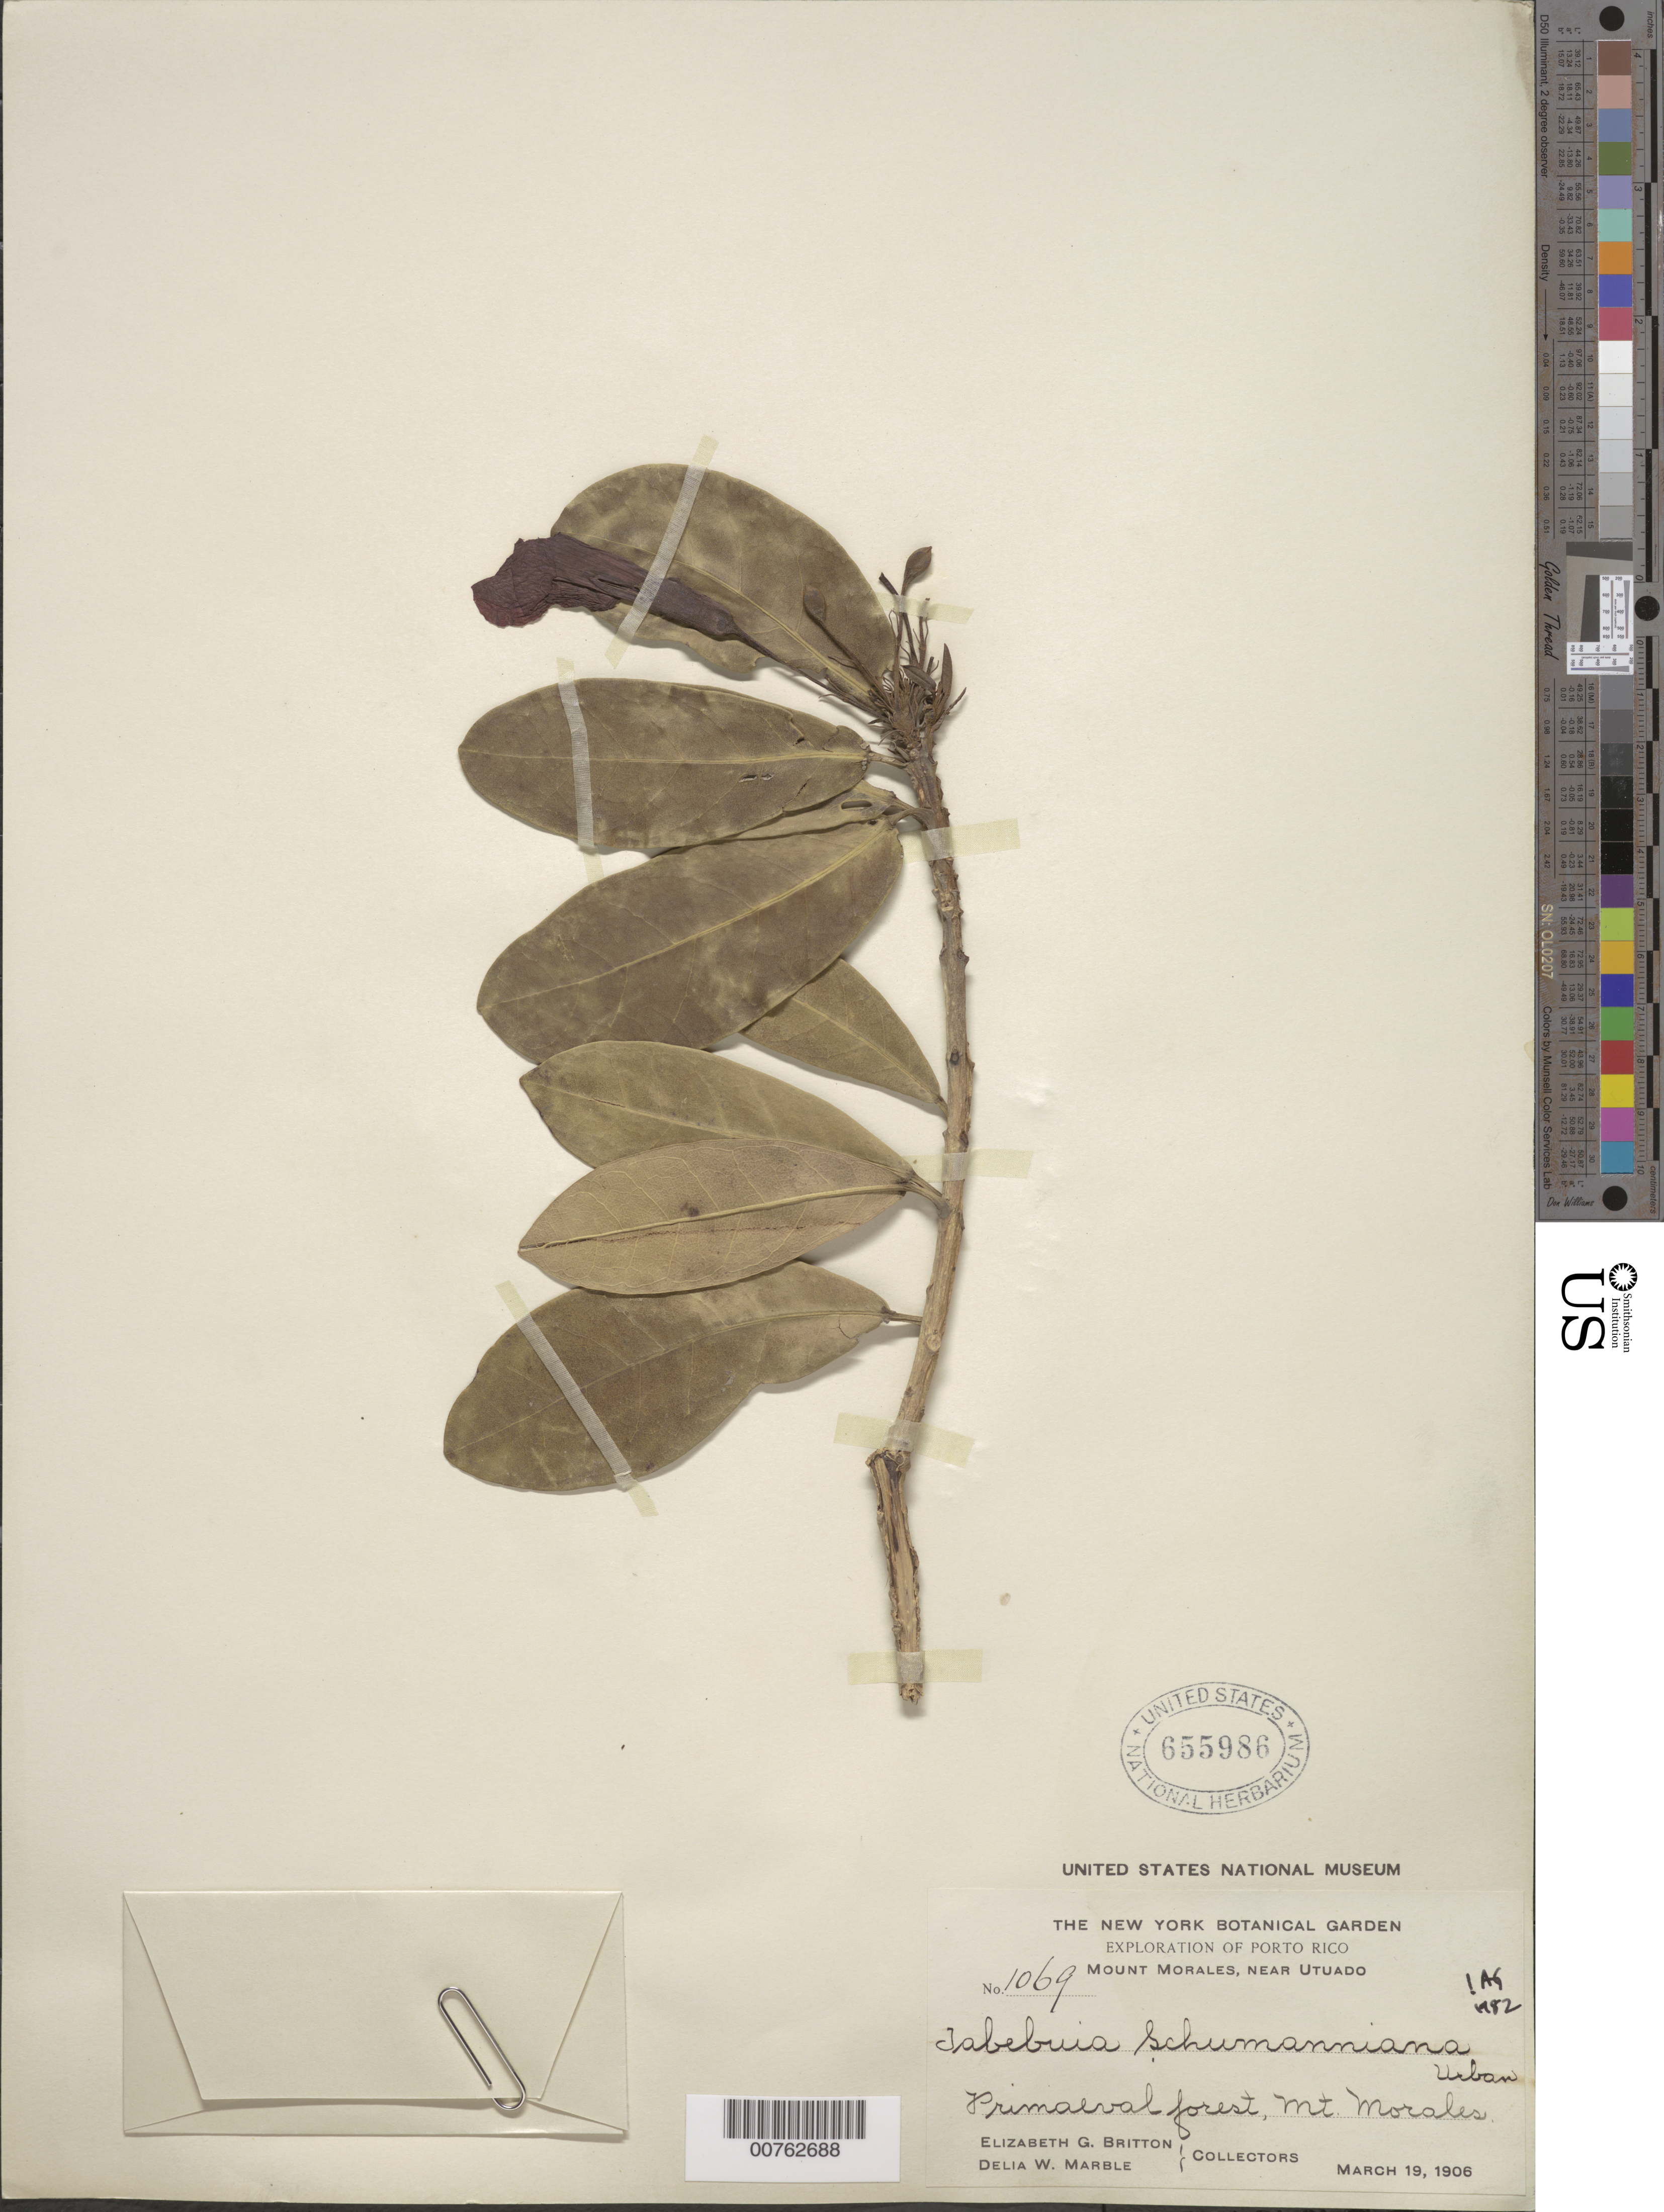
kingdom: Plantae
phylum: Tracheophyta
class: Magnoliopsida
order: Lamiales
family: Bignoniaceae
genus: Tabebuia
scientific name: Tabebuia schumanniana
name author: Urb.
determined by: Gentry, A. H.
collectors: E. G. Britton & D. W. Marble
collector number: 1069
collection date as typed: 19 Mar 1906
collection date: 1906-03-19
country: Puerto Rico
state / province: Utuado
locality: Mount Morales, near Utuado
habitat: Primaeval forest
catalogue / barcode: US 655986